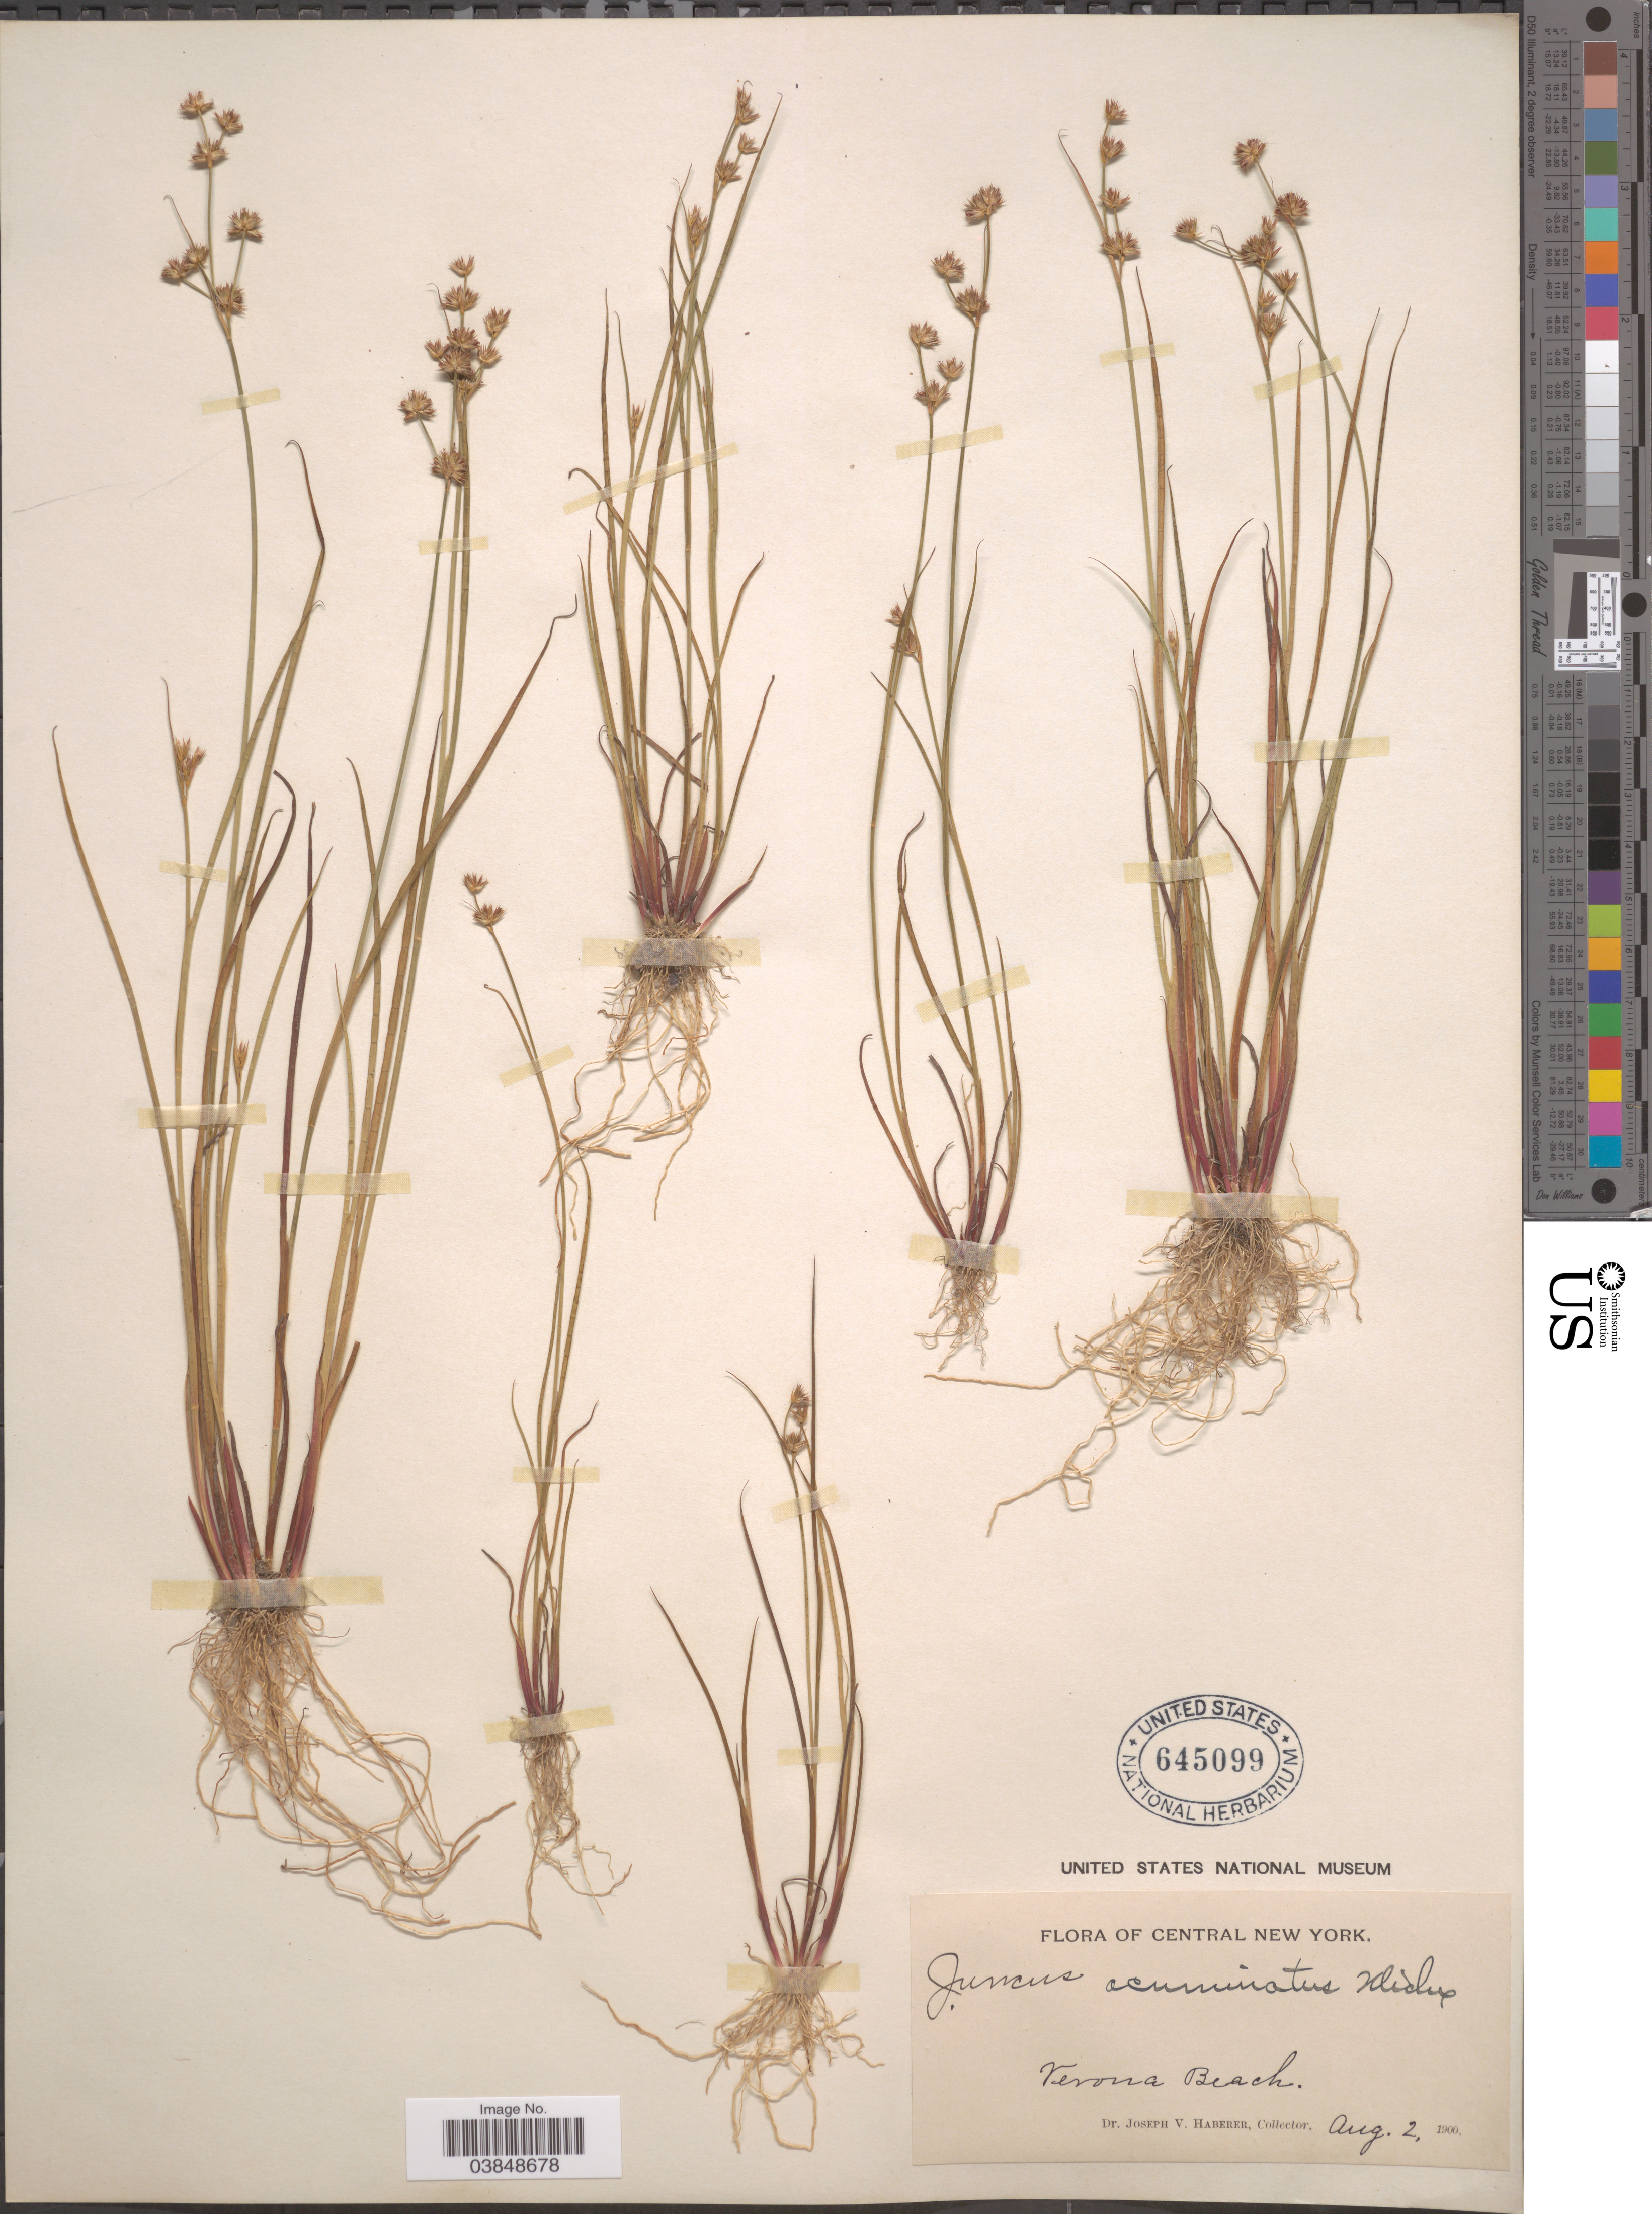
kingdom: Plantae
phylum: Tracheophyta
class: Liliopsida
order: Poales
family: Juncaceae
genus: Juncus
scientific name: Juncus acuminatus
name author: Michx.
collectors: J. V. Haberer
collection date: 1900-08-02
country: United States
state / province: New York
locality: Central New York. Verona Beach.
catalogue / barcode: US 645099